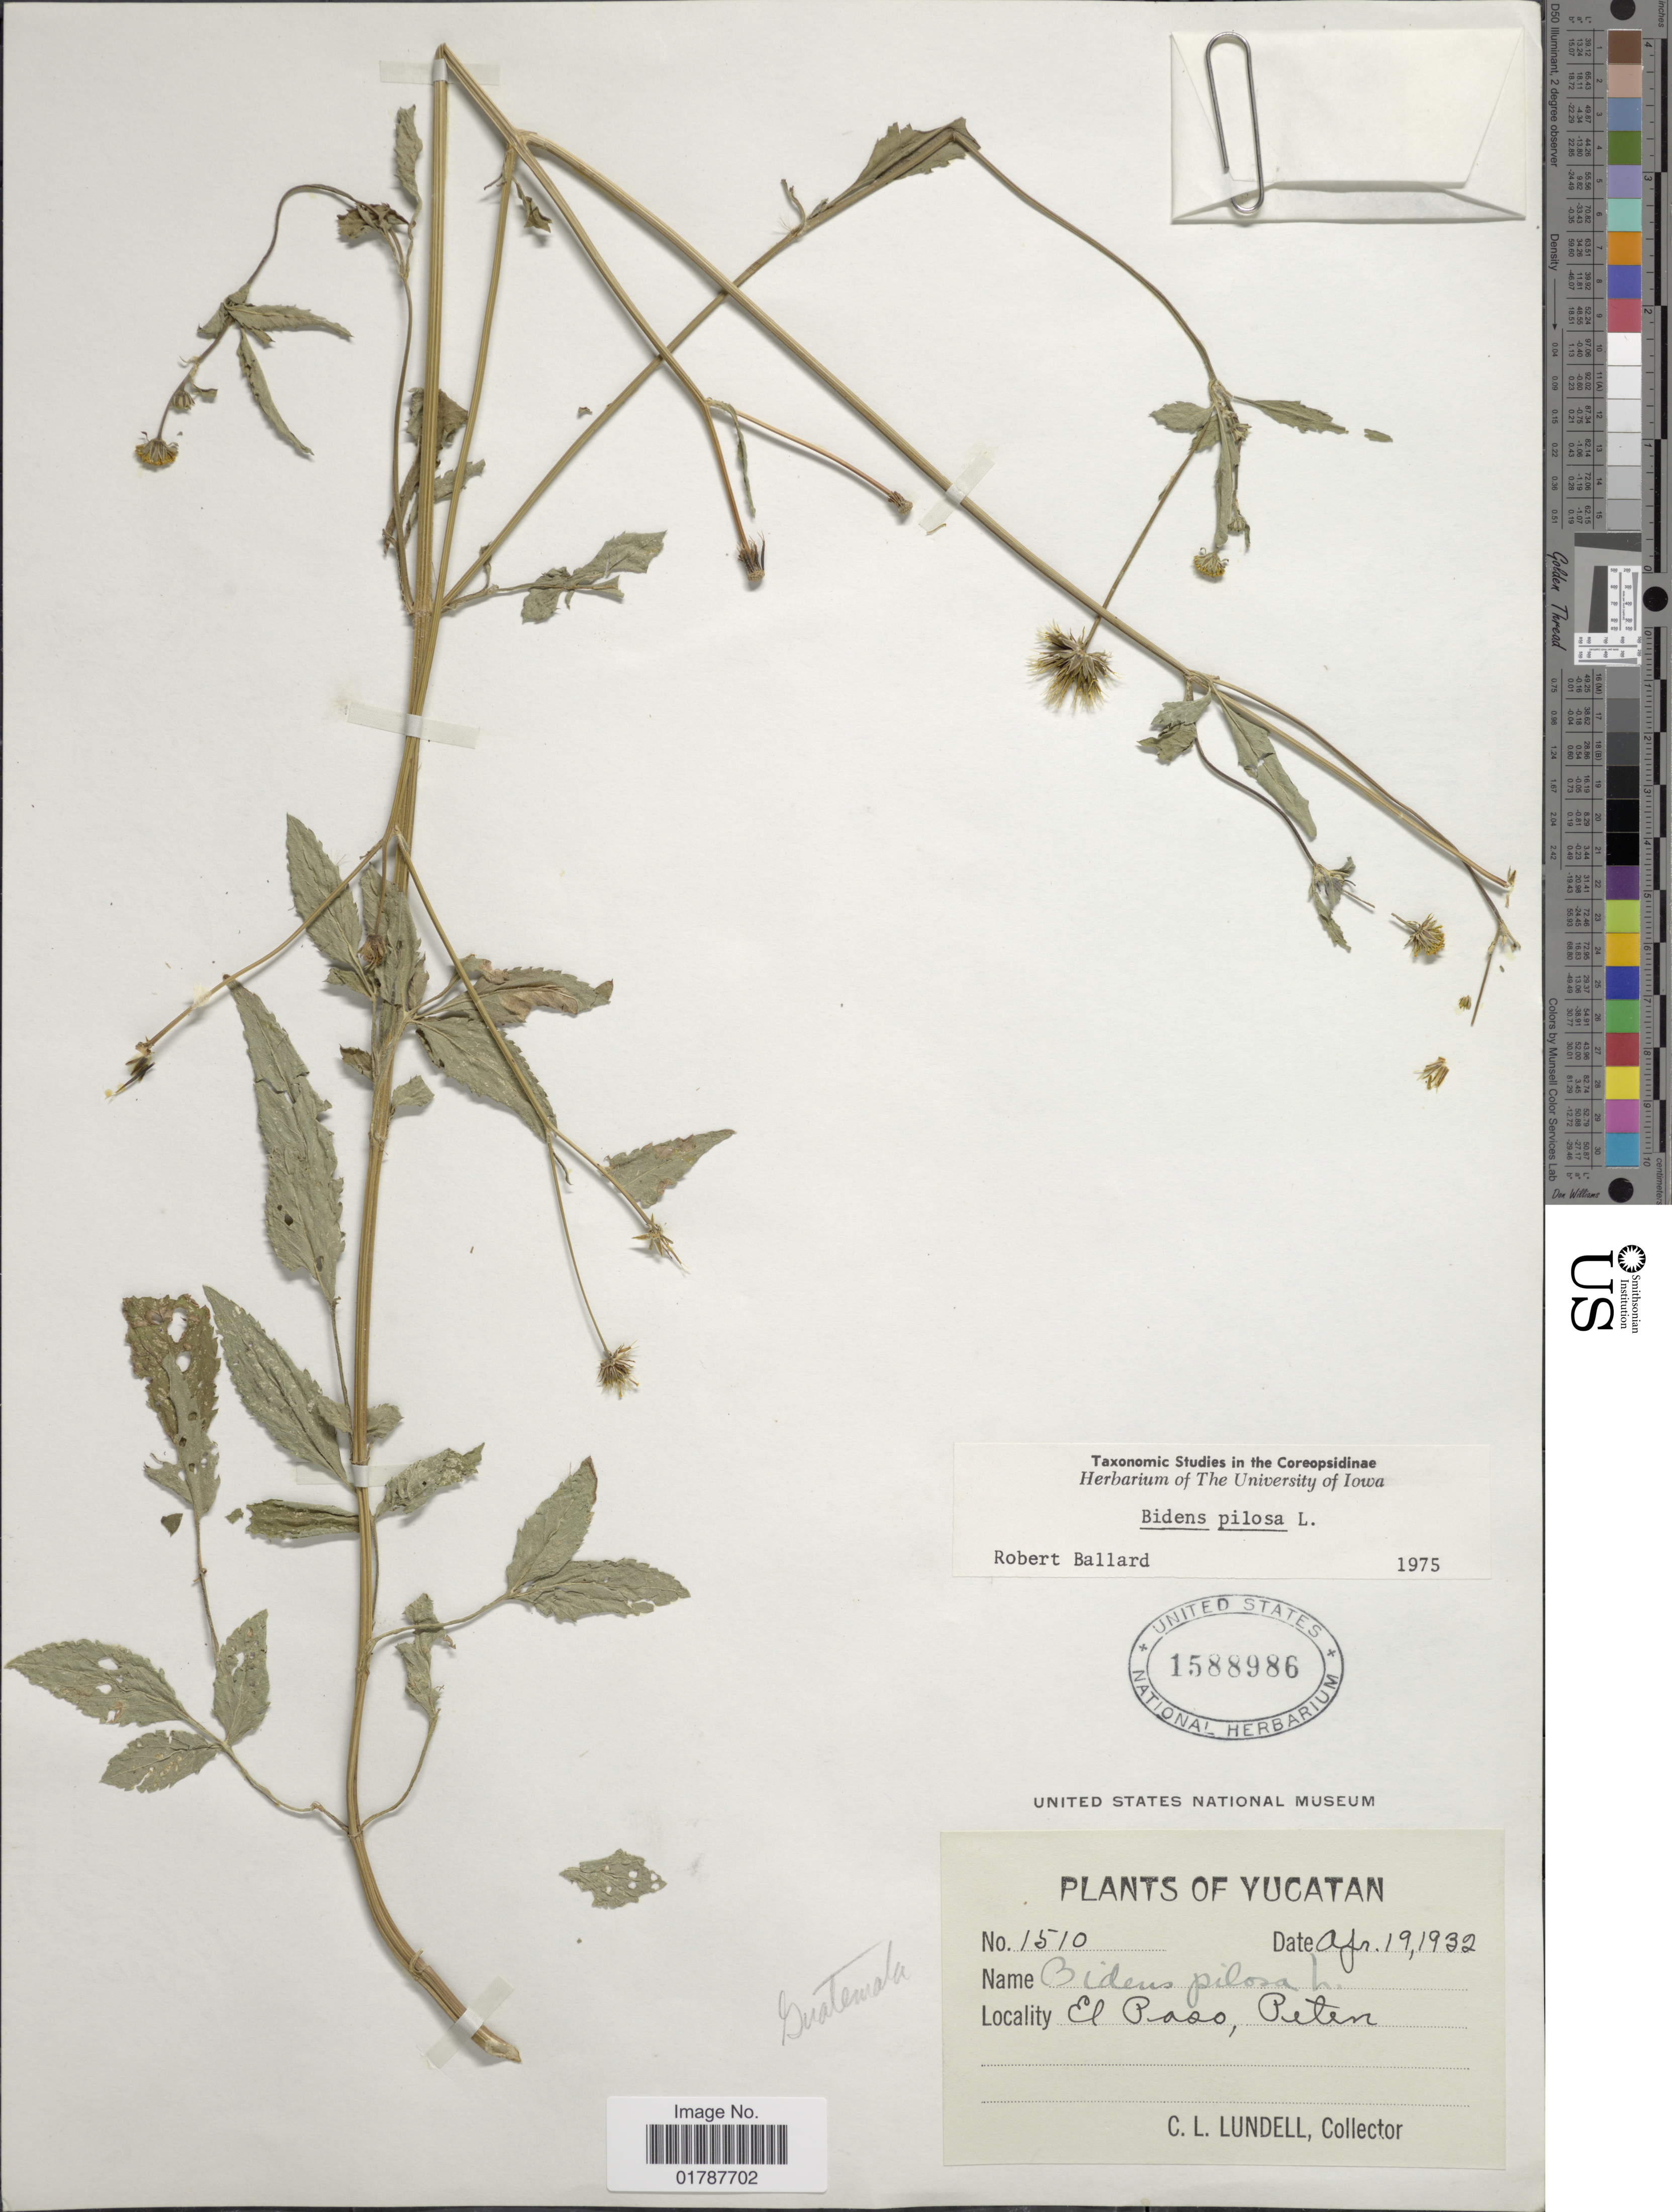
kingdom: Plantae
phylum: Tracheophyta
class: Magnoliopsida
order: Asterales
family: Asteraceae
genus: Bidens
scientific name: Bidens pilosa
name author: L.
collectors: C. L. Lundell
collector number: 1510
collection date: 1932-04-19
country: Guatemala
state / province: El Petén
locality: El Paso, Peten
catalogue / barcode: US 1588986